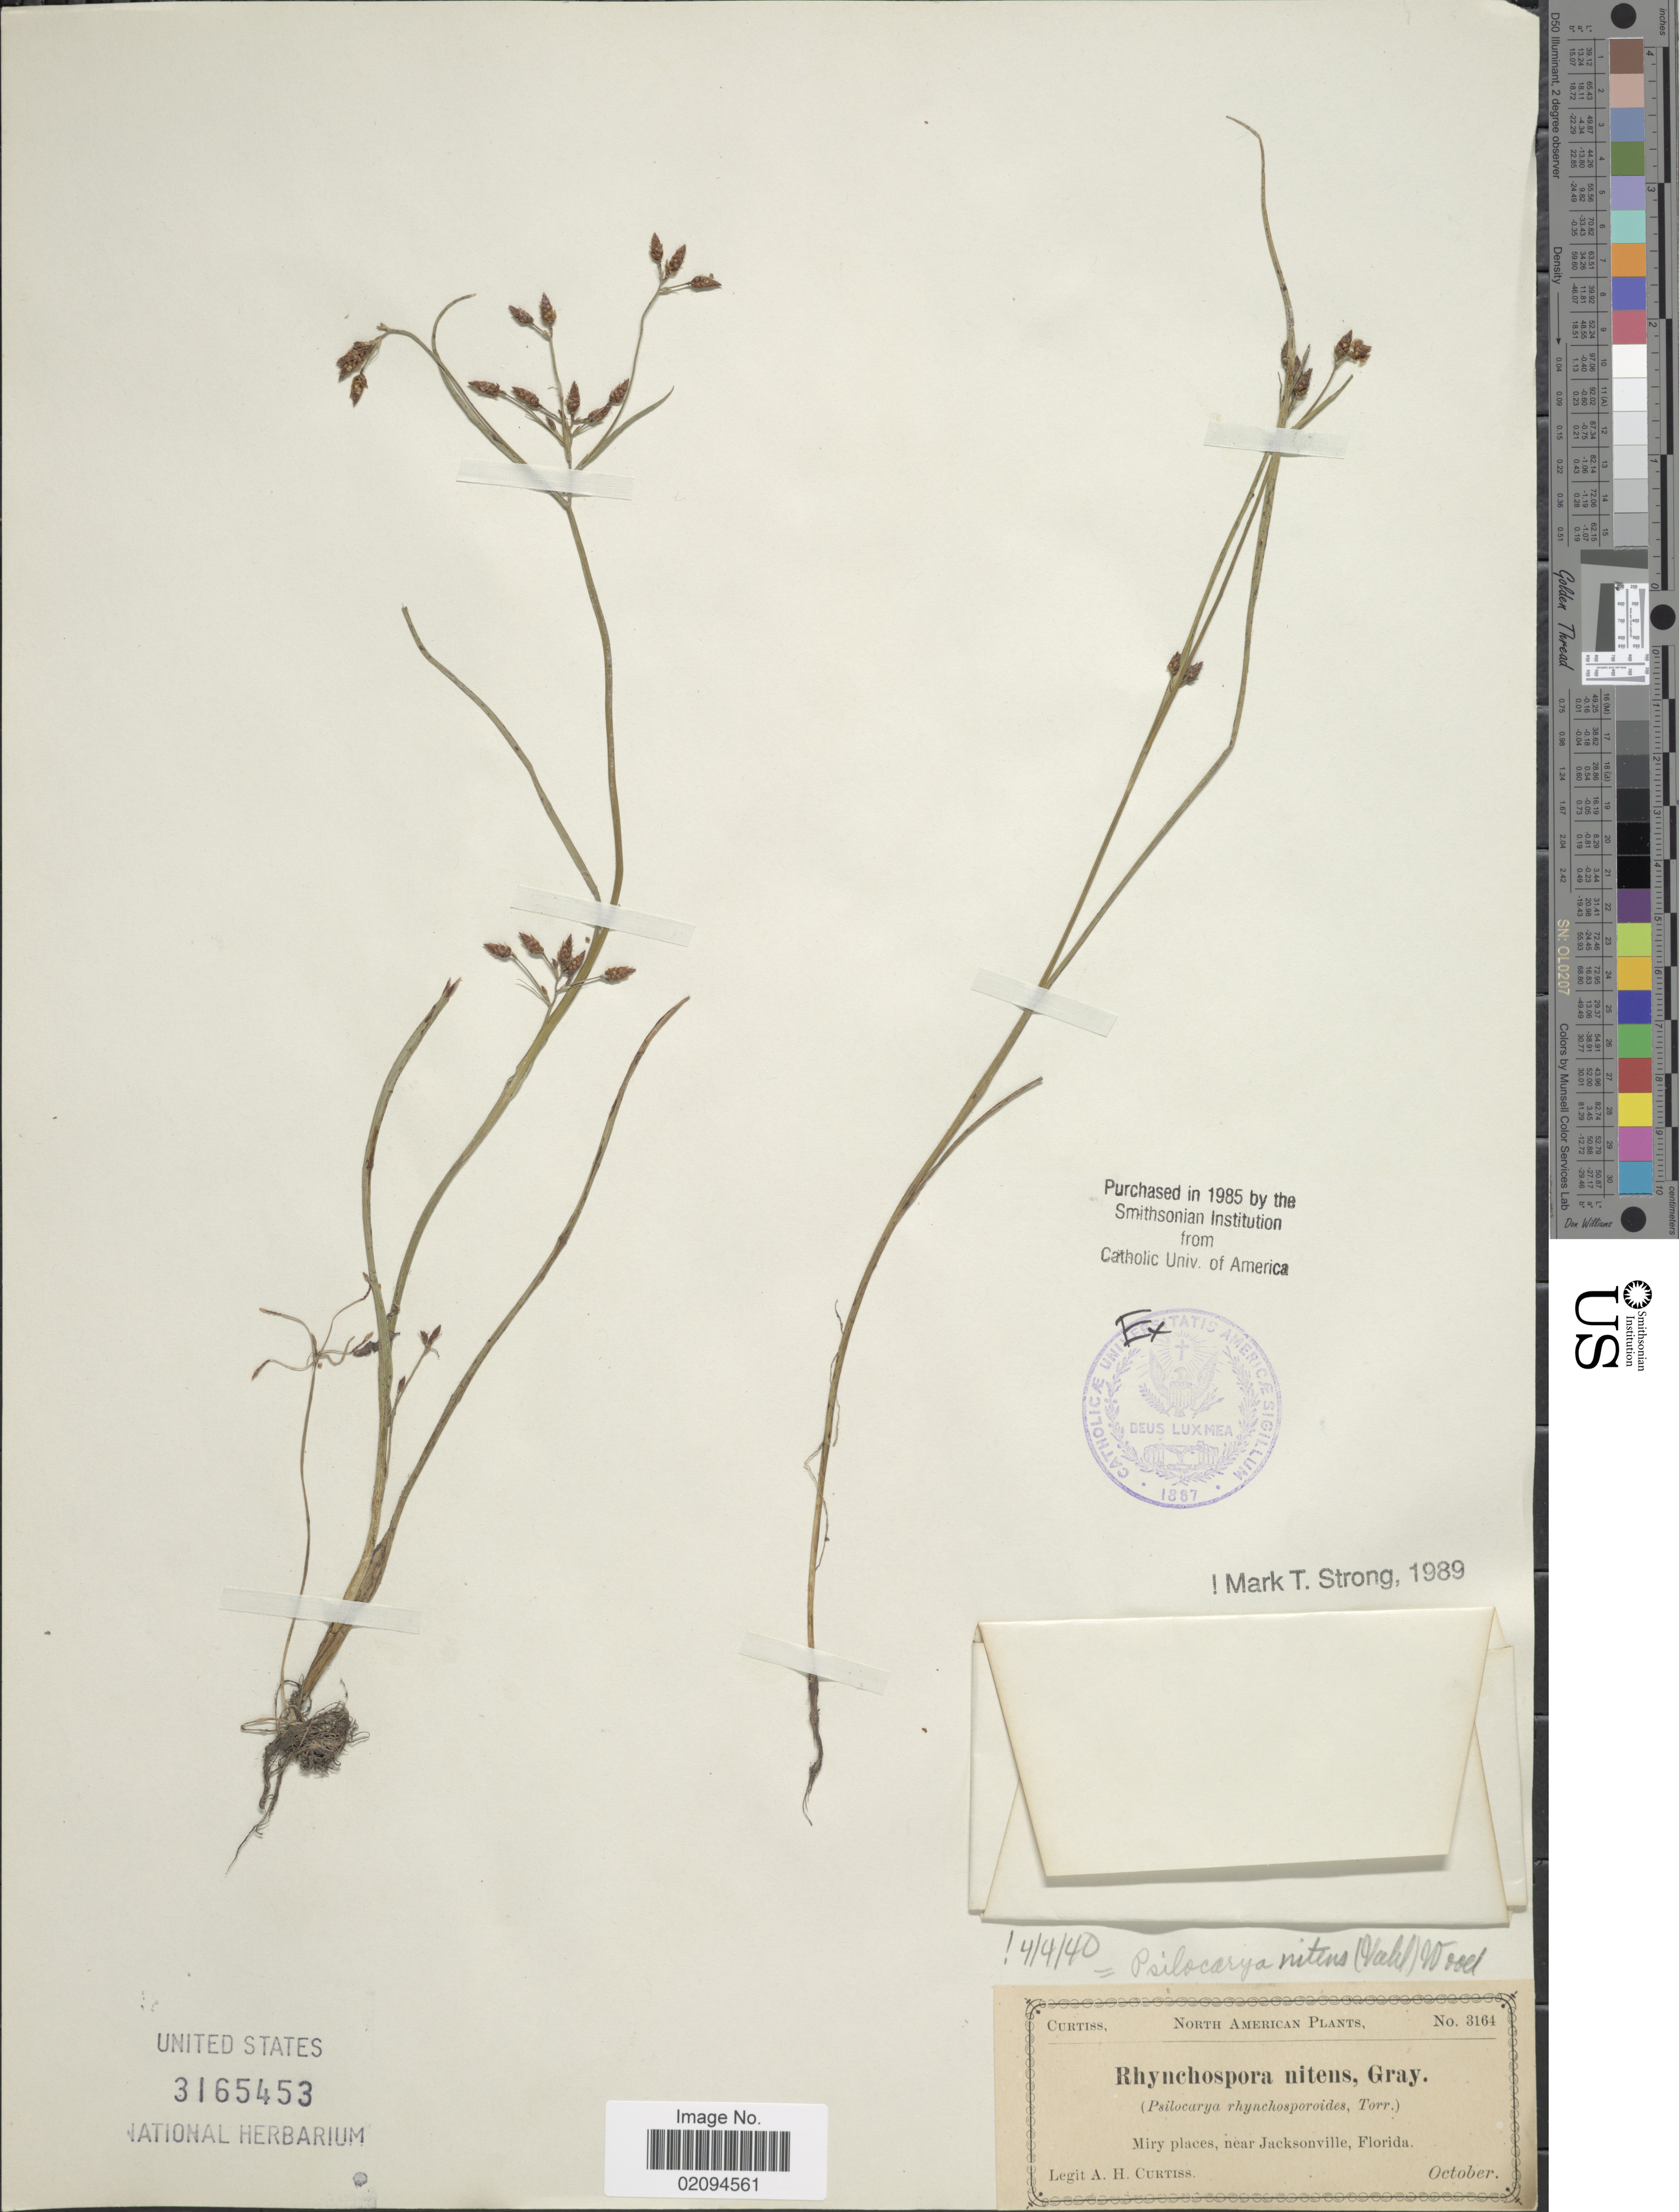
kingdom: Plantae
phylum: Tracheophyta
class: Liliopsida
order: Poales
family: Cyperaceae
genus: Rhynchospora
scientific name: Rhynchospora nitens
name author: (Vahl) A. Gray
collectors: A. H. Curtiss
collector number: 3164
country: United States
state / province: Florida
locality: Miry places, near Jacksonville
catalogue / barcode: US 3165453